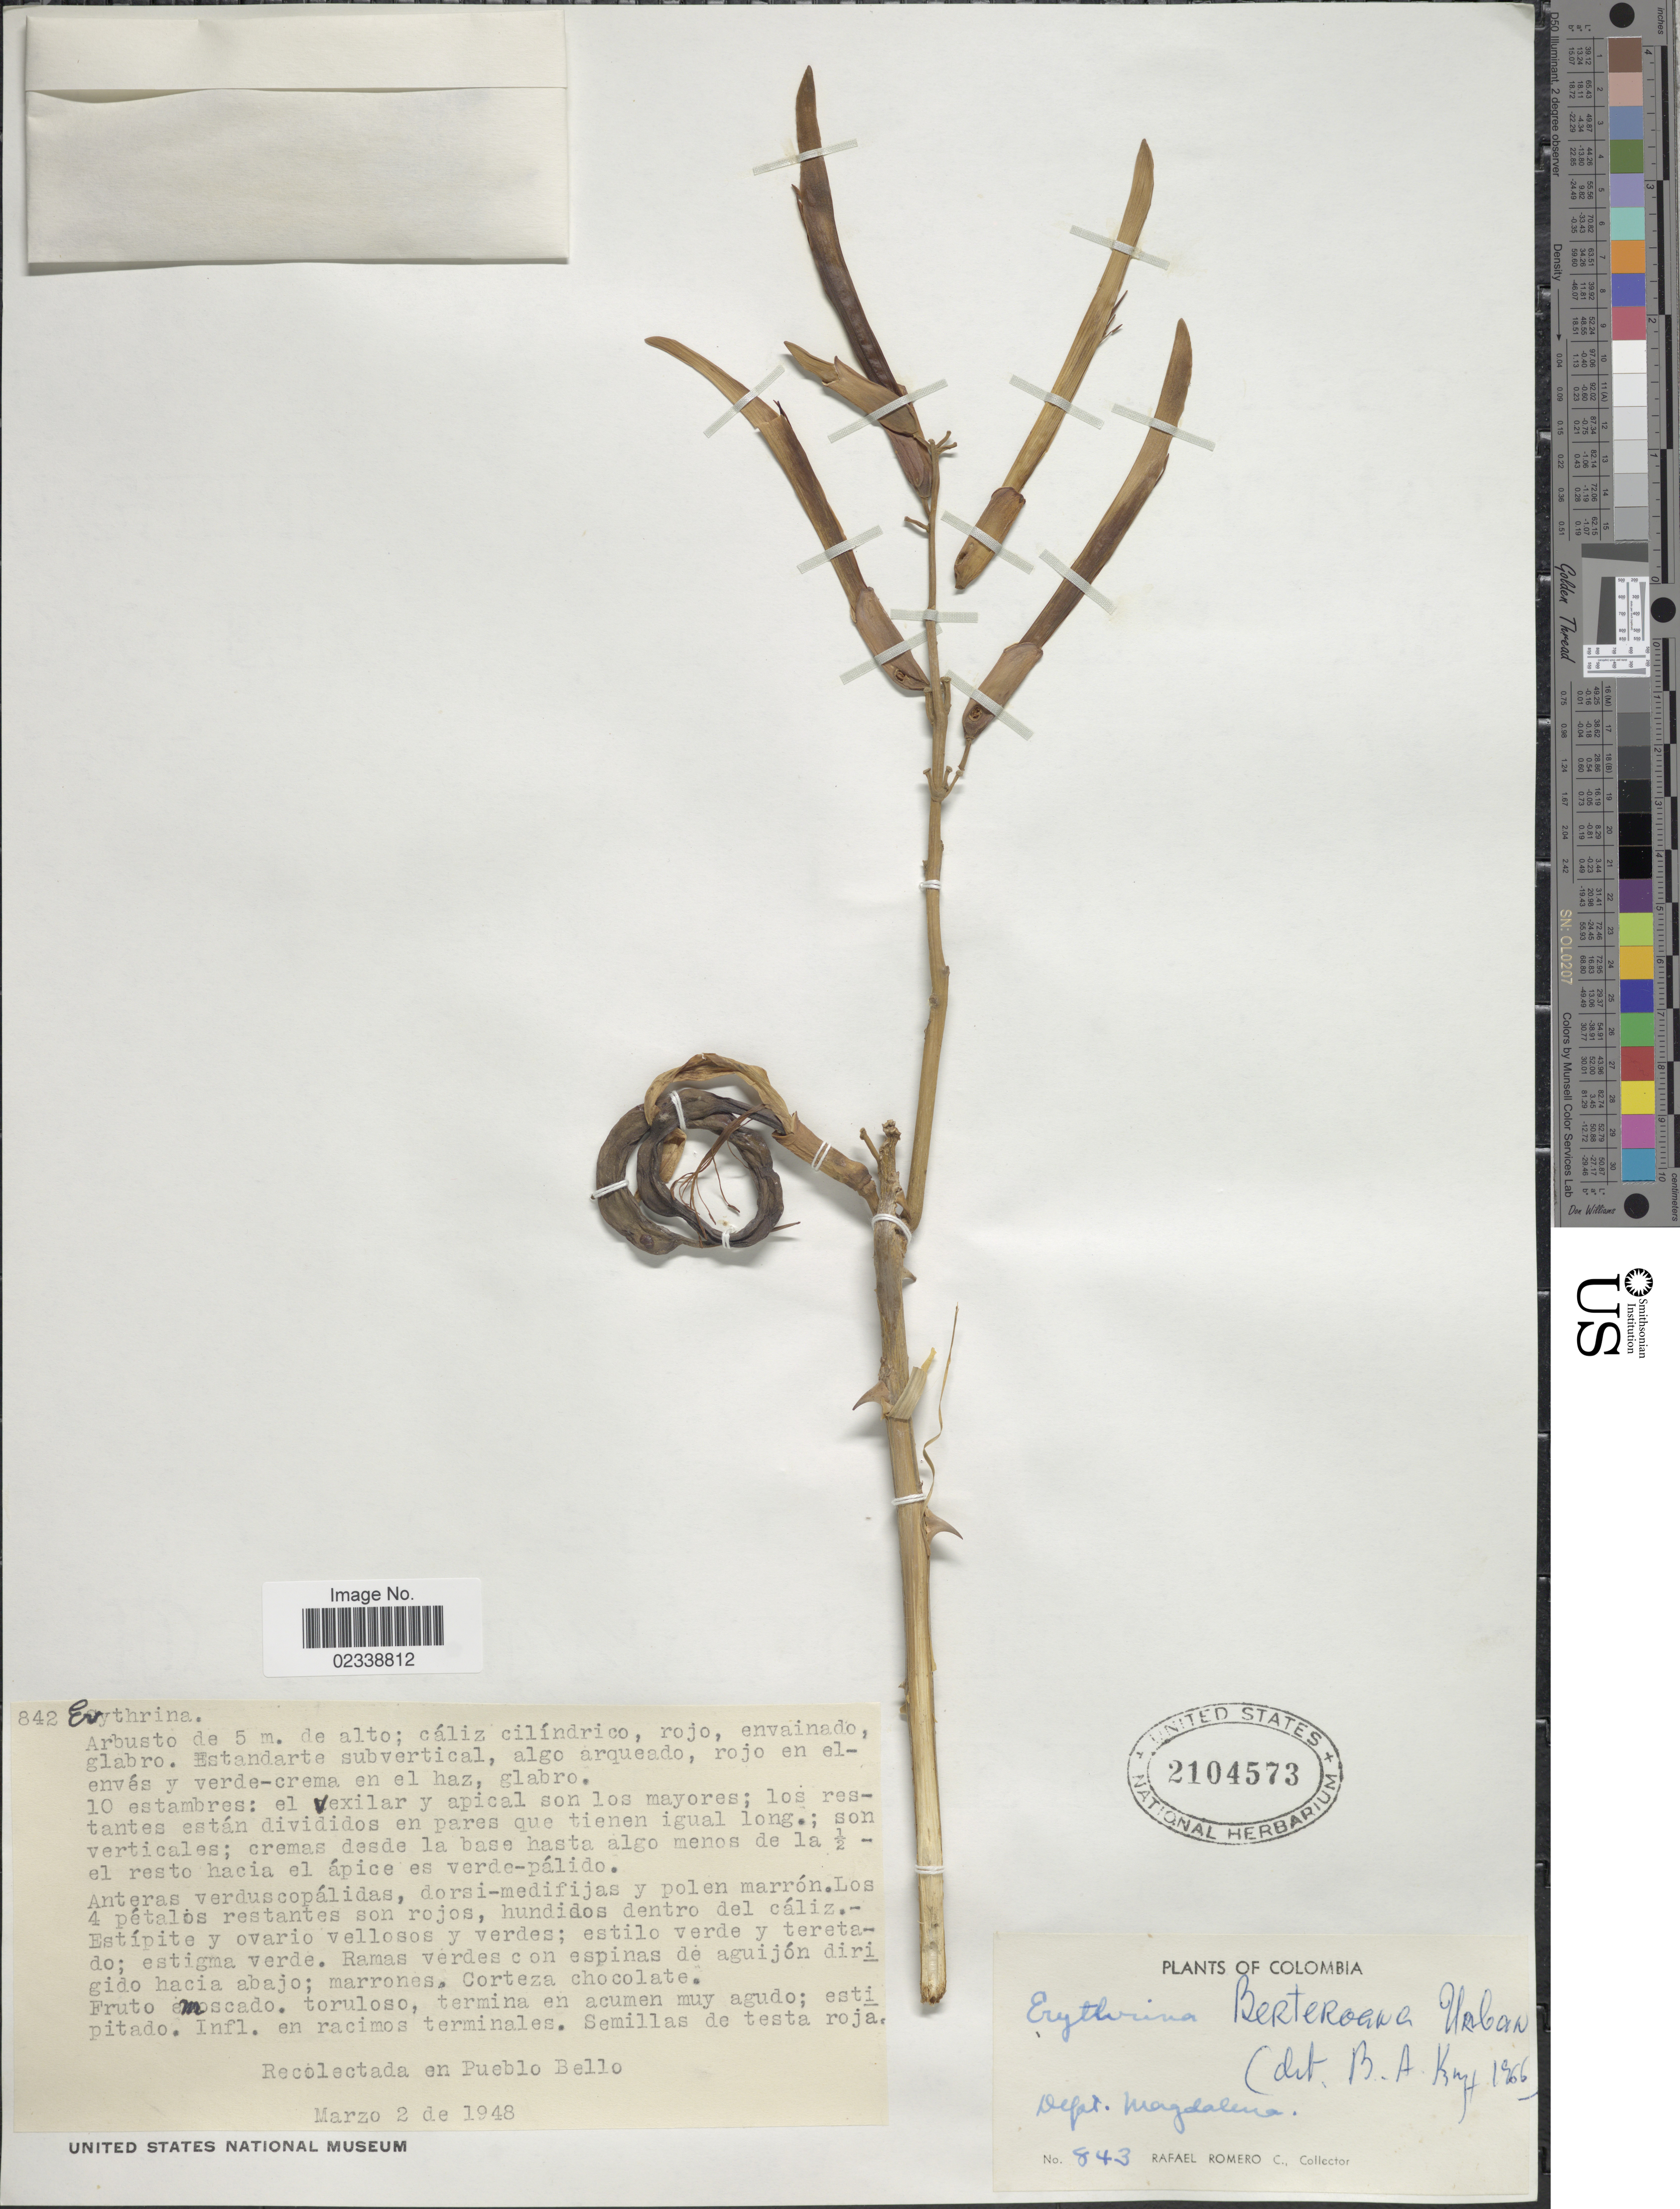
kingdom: Plantae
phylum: Tracheophyta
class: Magnoliopsida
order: Fabales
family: Fabaceae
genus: Erythrina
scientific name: Erythrina berteroana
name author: Urb.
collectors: R. Romero Castañeda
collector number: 843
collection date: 1948-03-02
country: Colombia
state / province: Magdalena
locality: Pueblo Bello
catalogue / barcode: US 2104573